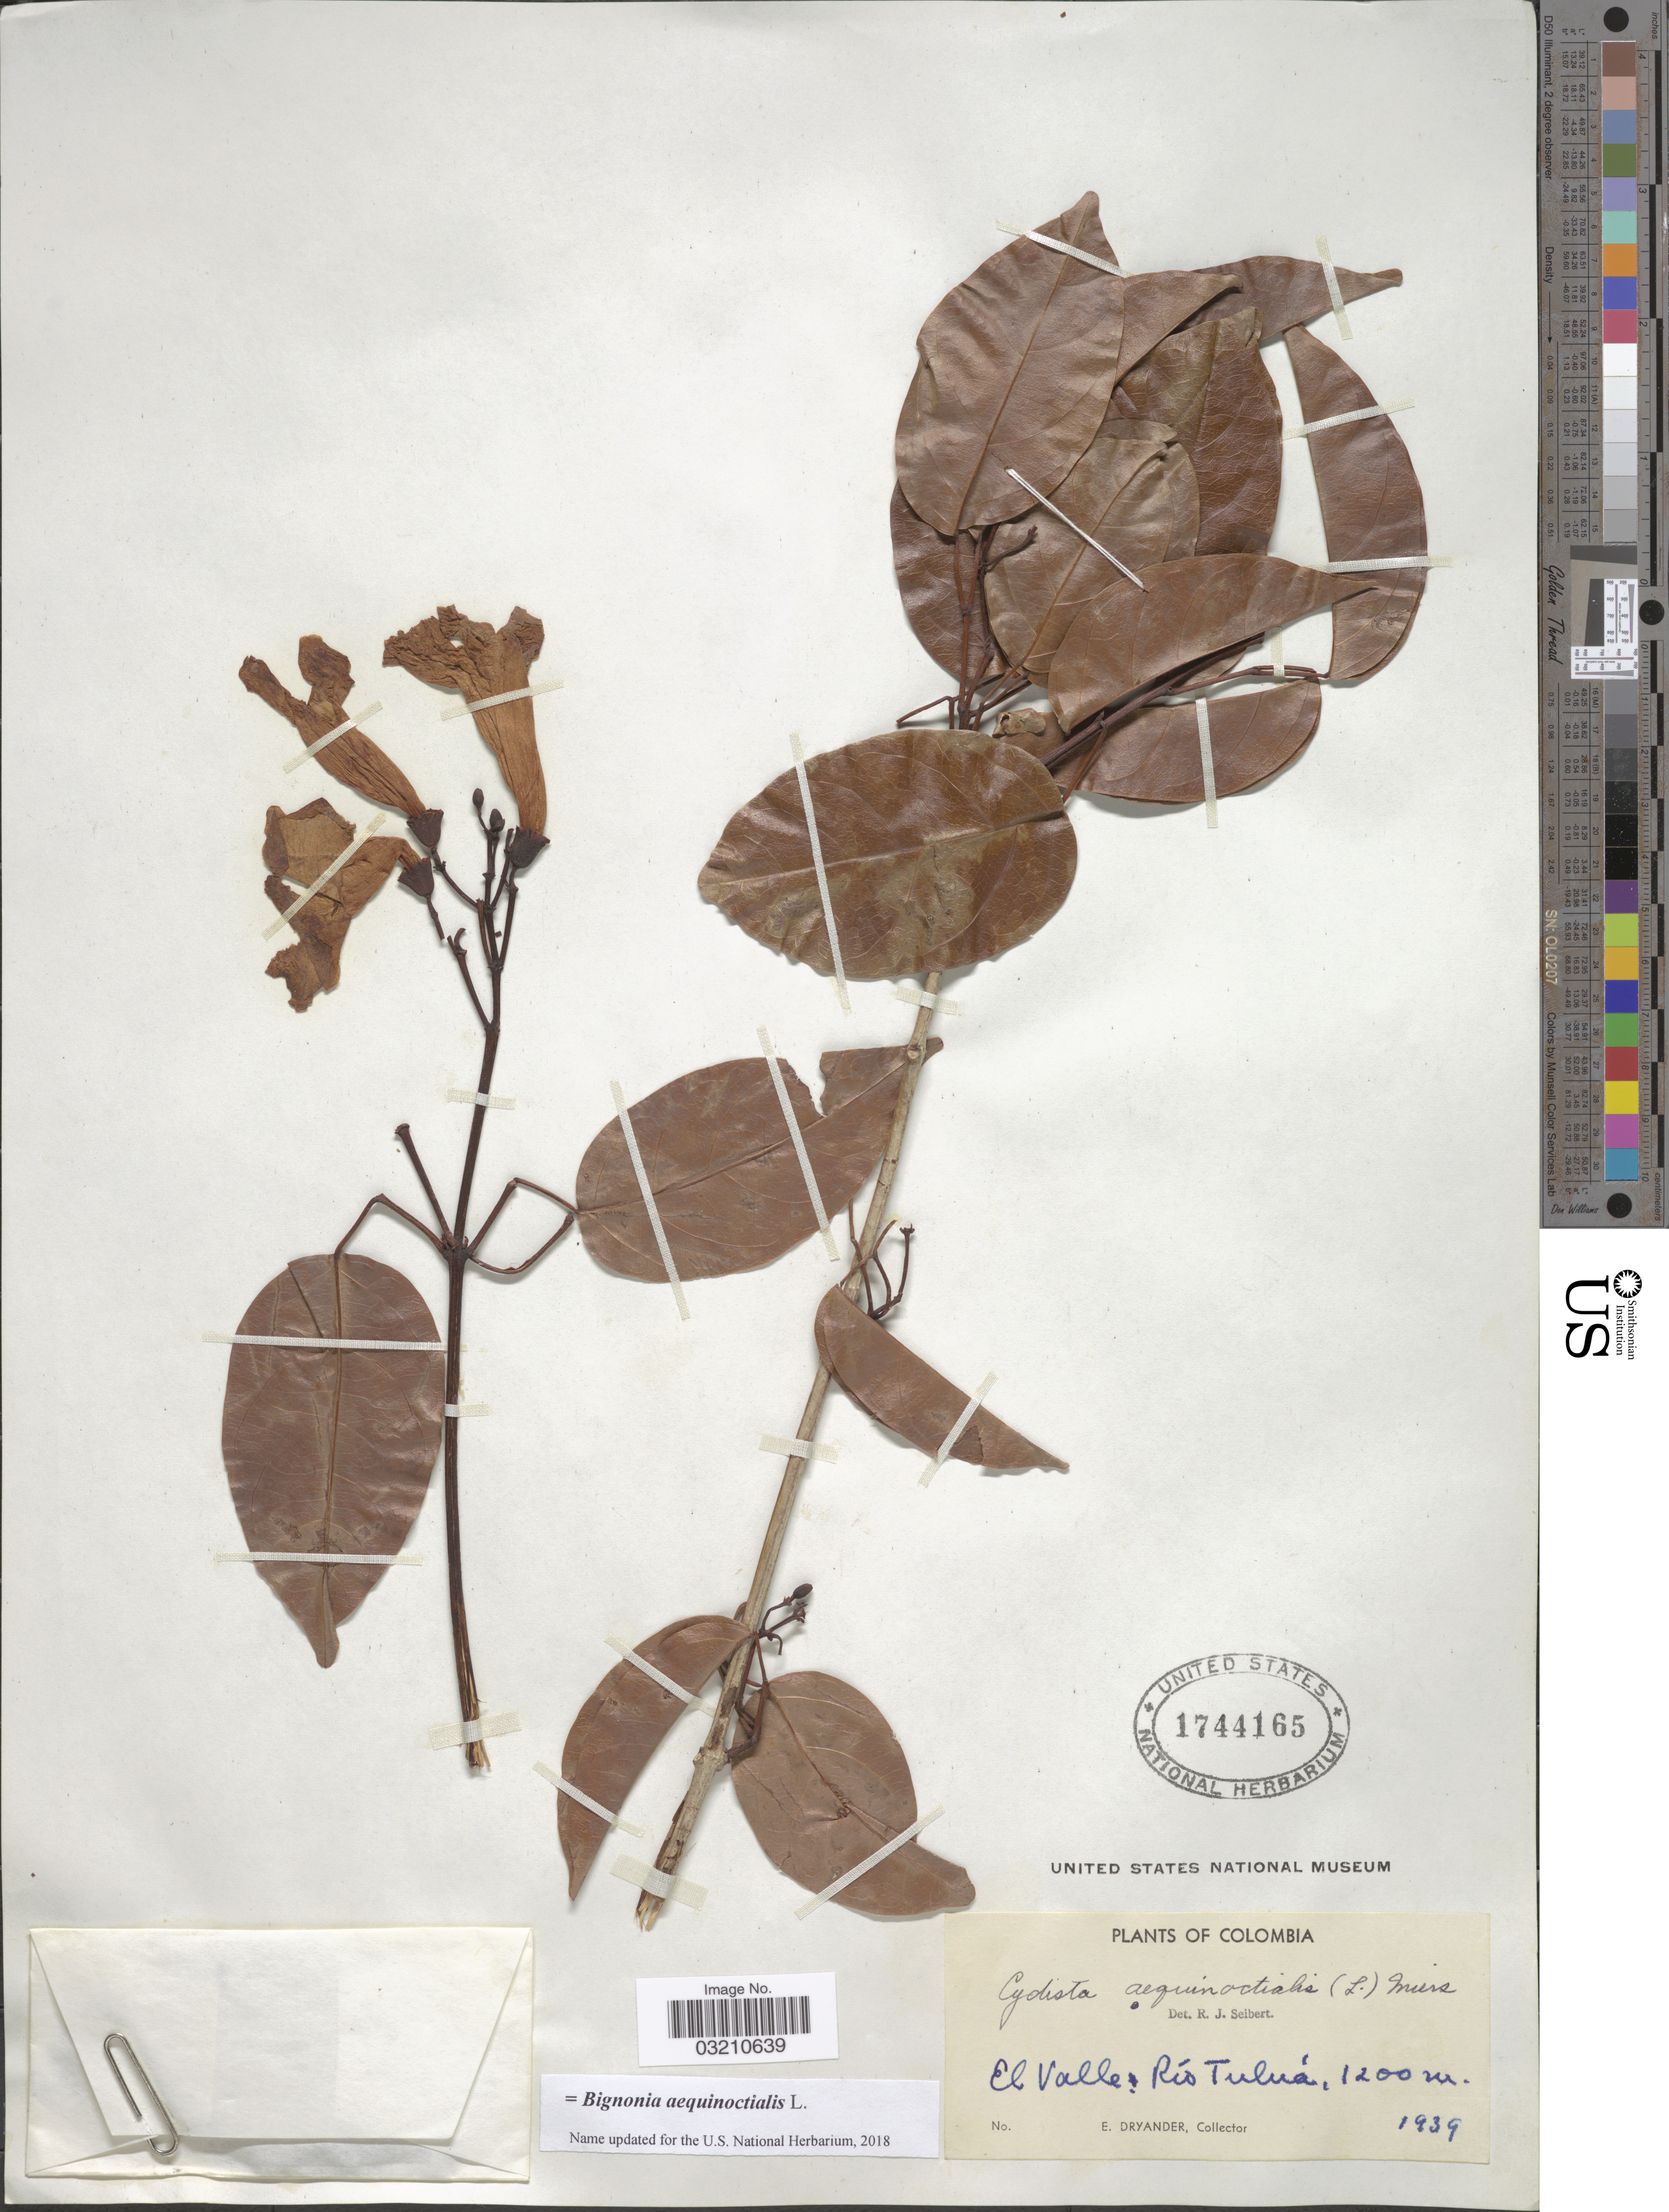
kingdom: Plantae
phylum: Tracheophyta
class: Magnoliopsida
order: Lamiales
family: Bignoniaceae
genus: Bignonia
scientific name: Bignonia aequinoctialis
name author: L.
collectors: E. Dryander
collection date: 1939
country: Colombia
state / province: Valle del Cauca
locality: El Valle: Río Tuluá.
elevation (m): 1200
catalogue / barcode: US 1744165